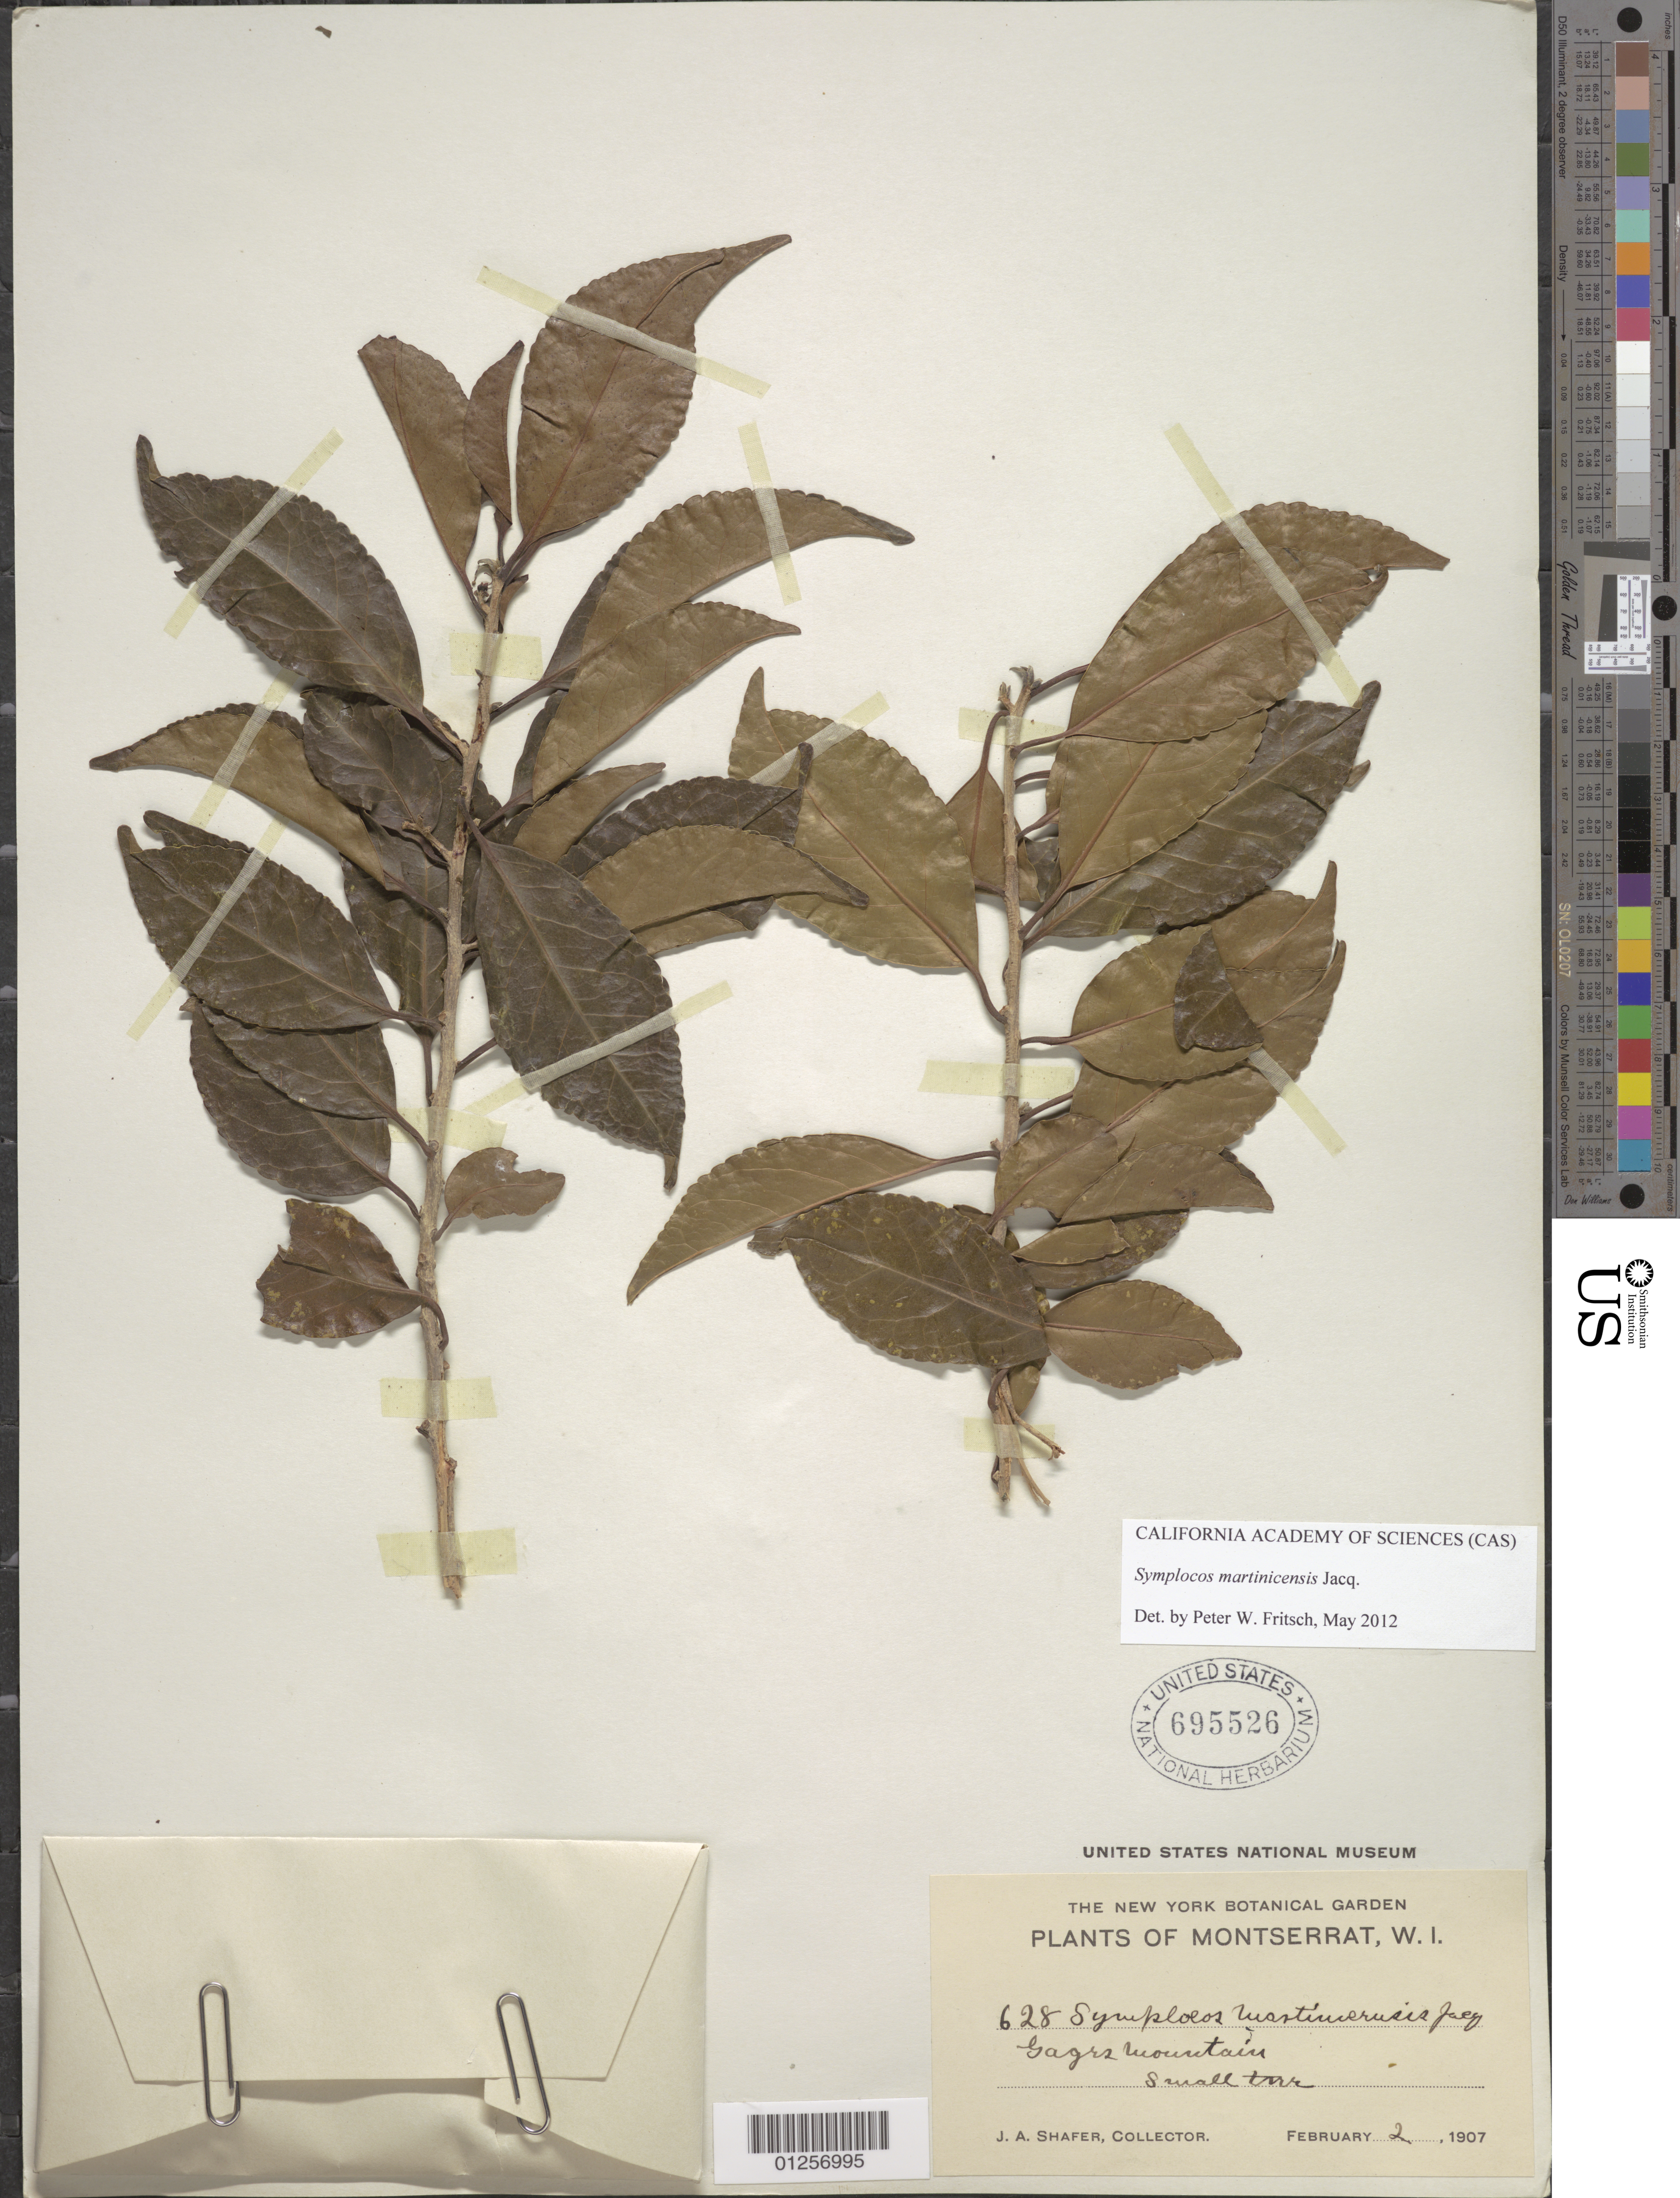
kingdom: Plantae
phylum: Tracheophyta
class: Magnoliopsida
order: Ericales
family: Symplocaceae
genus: Symplocos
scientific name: Symplocos martinicensis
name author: Jacq.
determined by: Fritsch, Peter W.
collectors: J. A. Shafer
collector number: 628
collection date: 1907-02-02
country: Montserrat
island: Montserrat I.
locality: Gages Mountain.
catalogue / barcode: US 695526